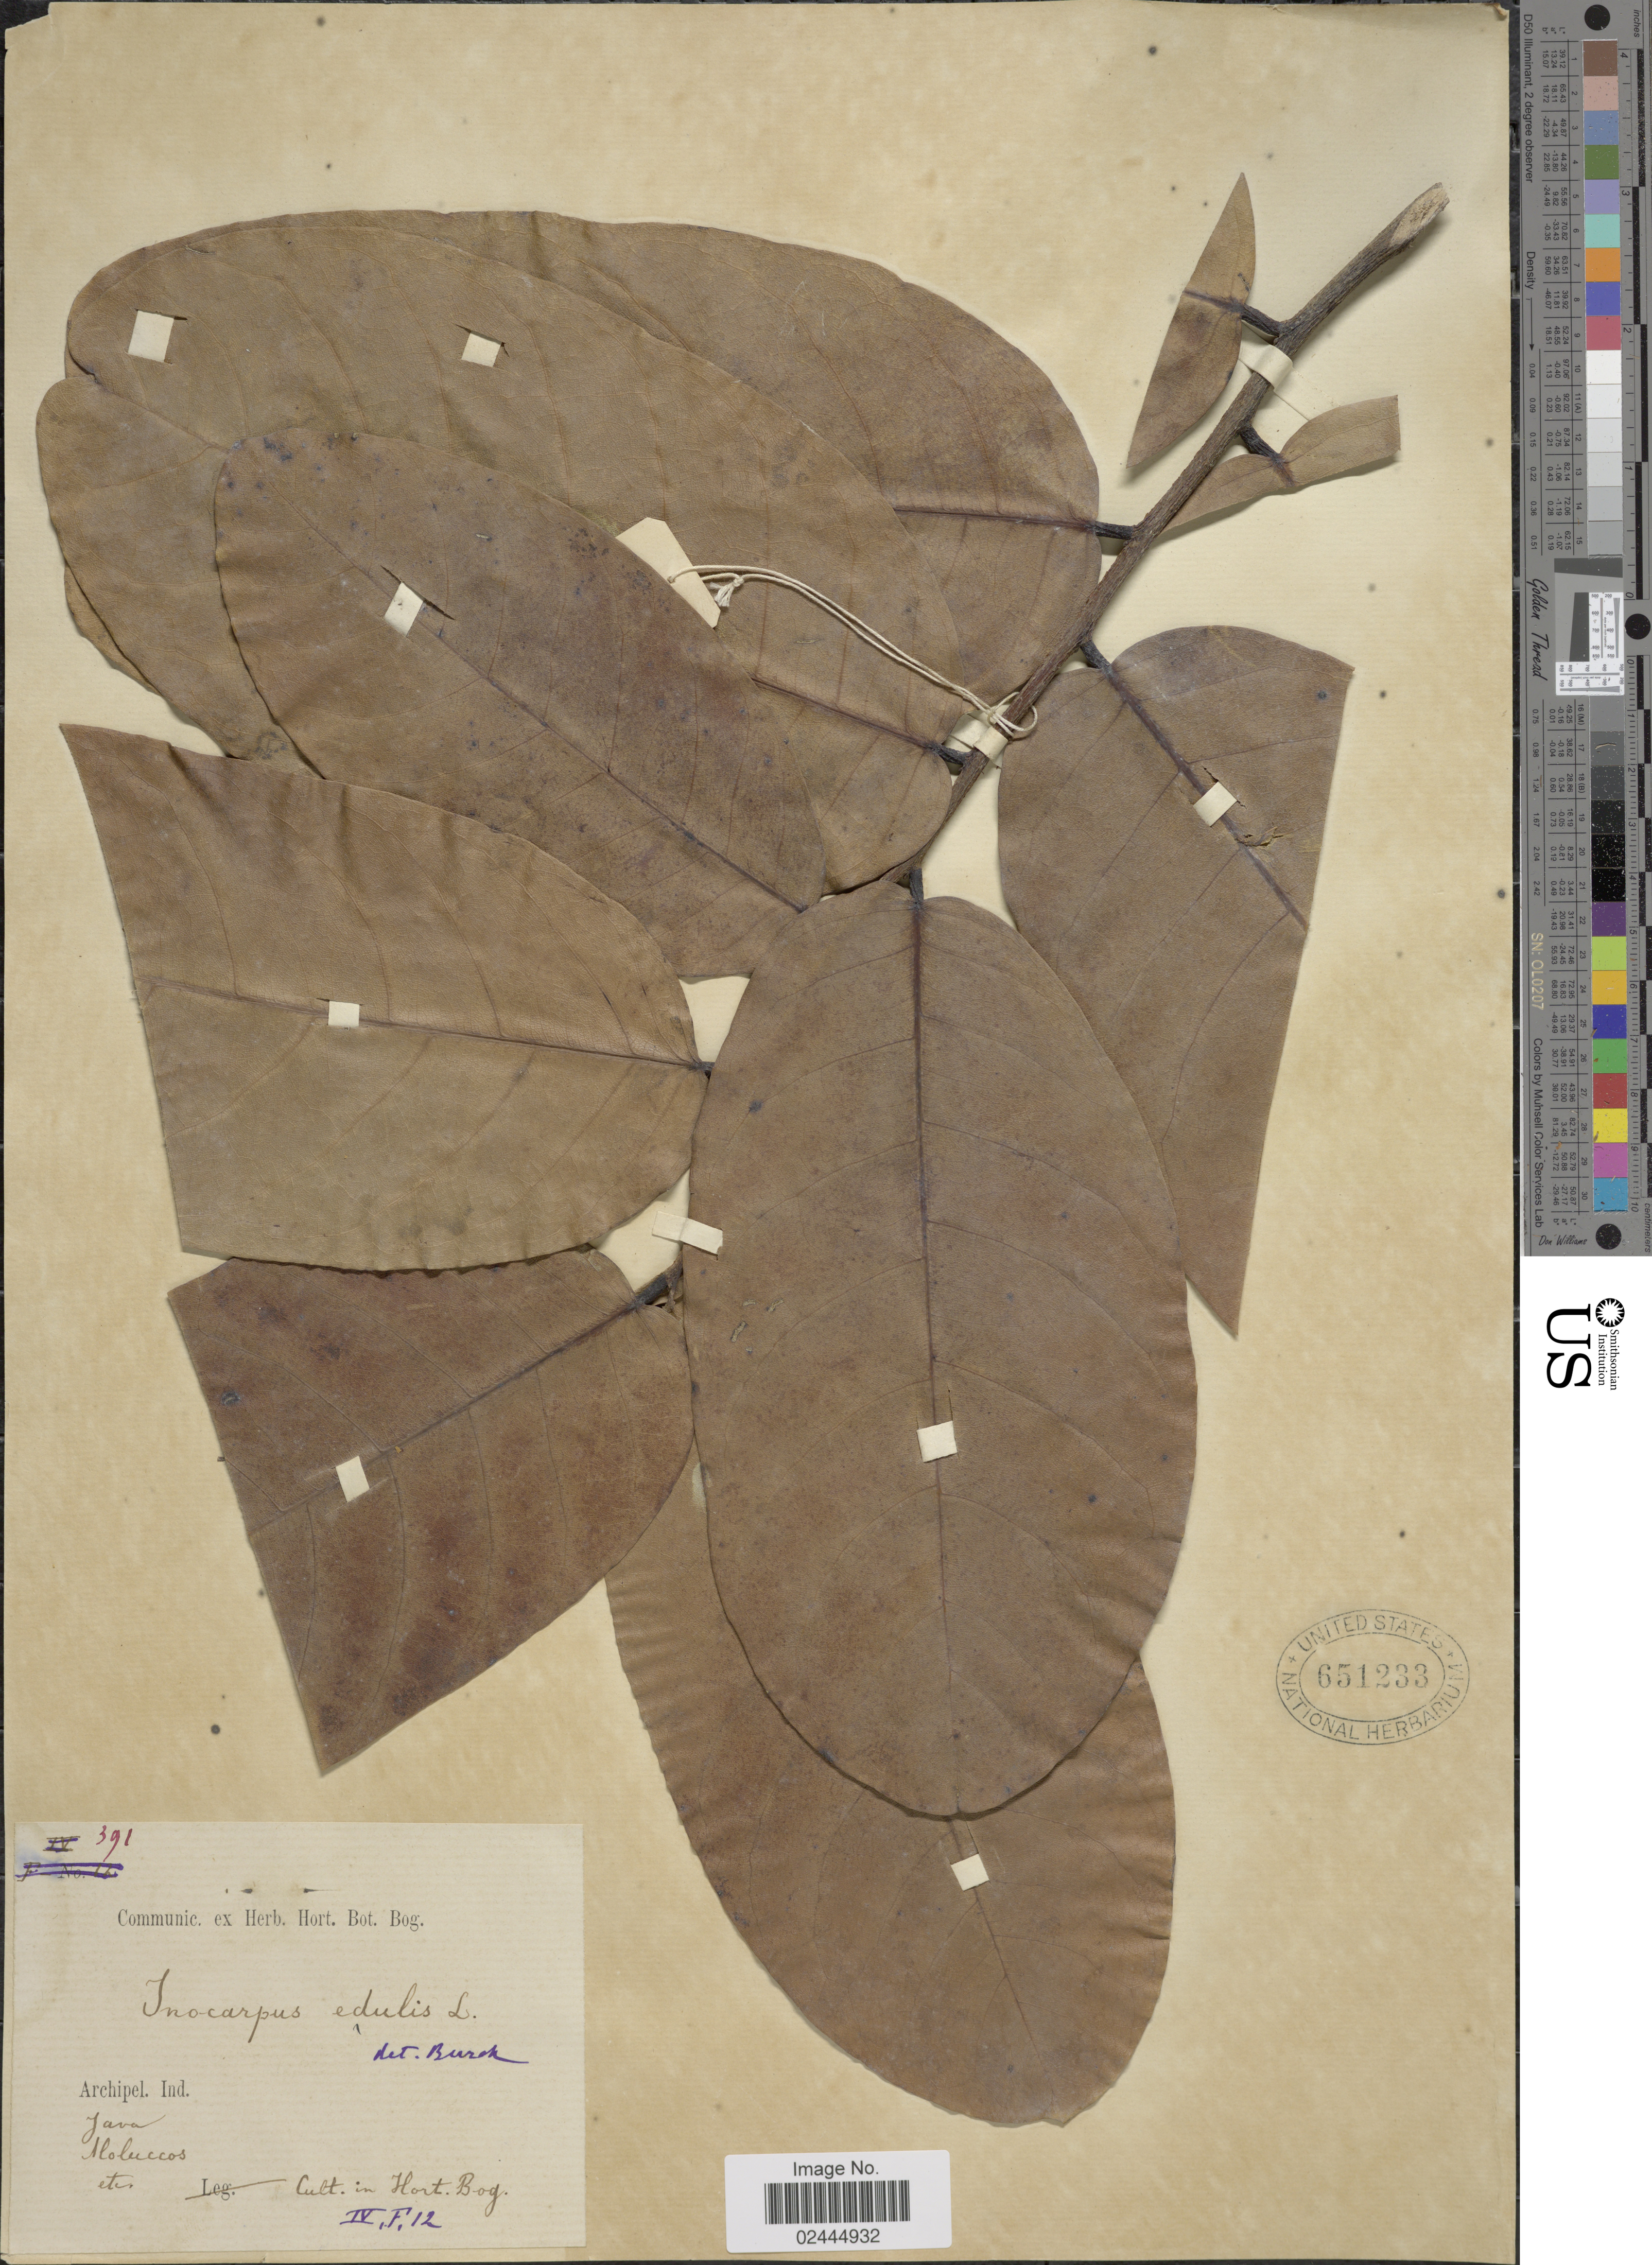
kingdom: Plantae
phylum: Tracheophyta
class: Magnoliopsida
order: Fabales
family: Fabaceae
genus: Inocarpus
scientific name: Inocarpus fagifer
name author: (Parkinson) Fosberg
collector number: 391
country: Indonesia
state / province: Java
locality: Archipel Ind. Java, Moluccos. Cult inHort. Bog IV. F.12.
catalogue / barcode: US 651233